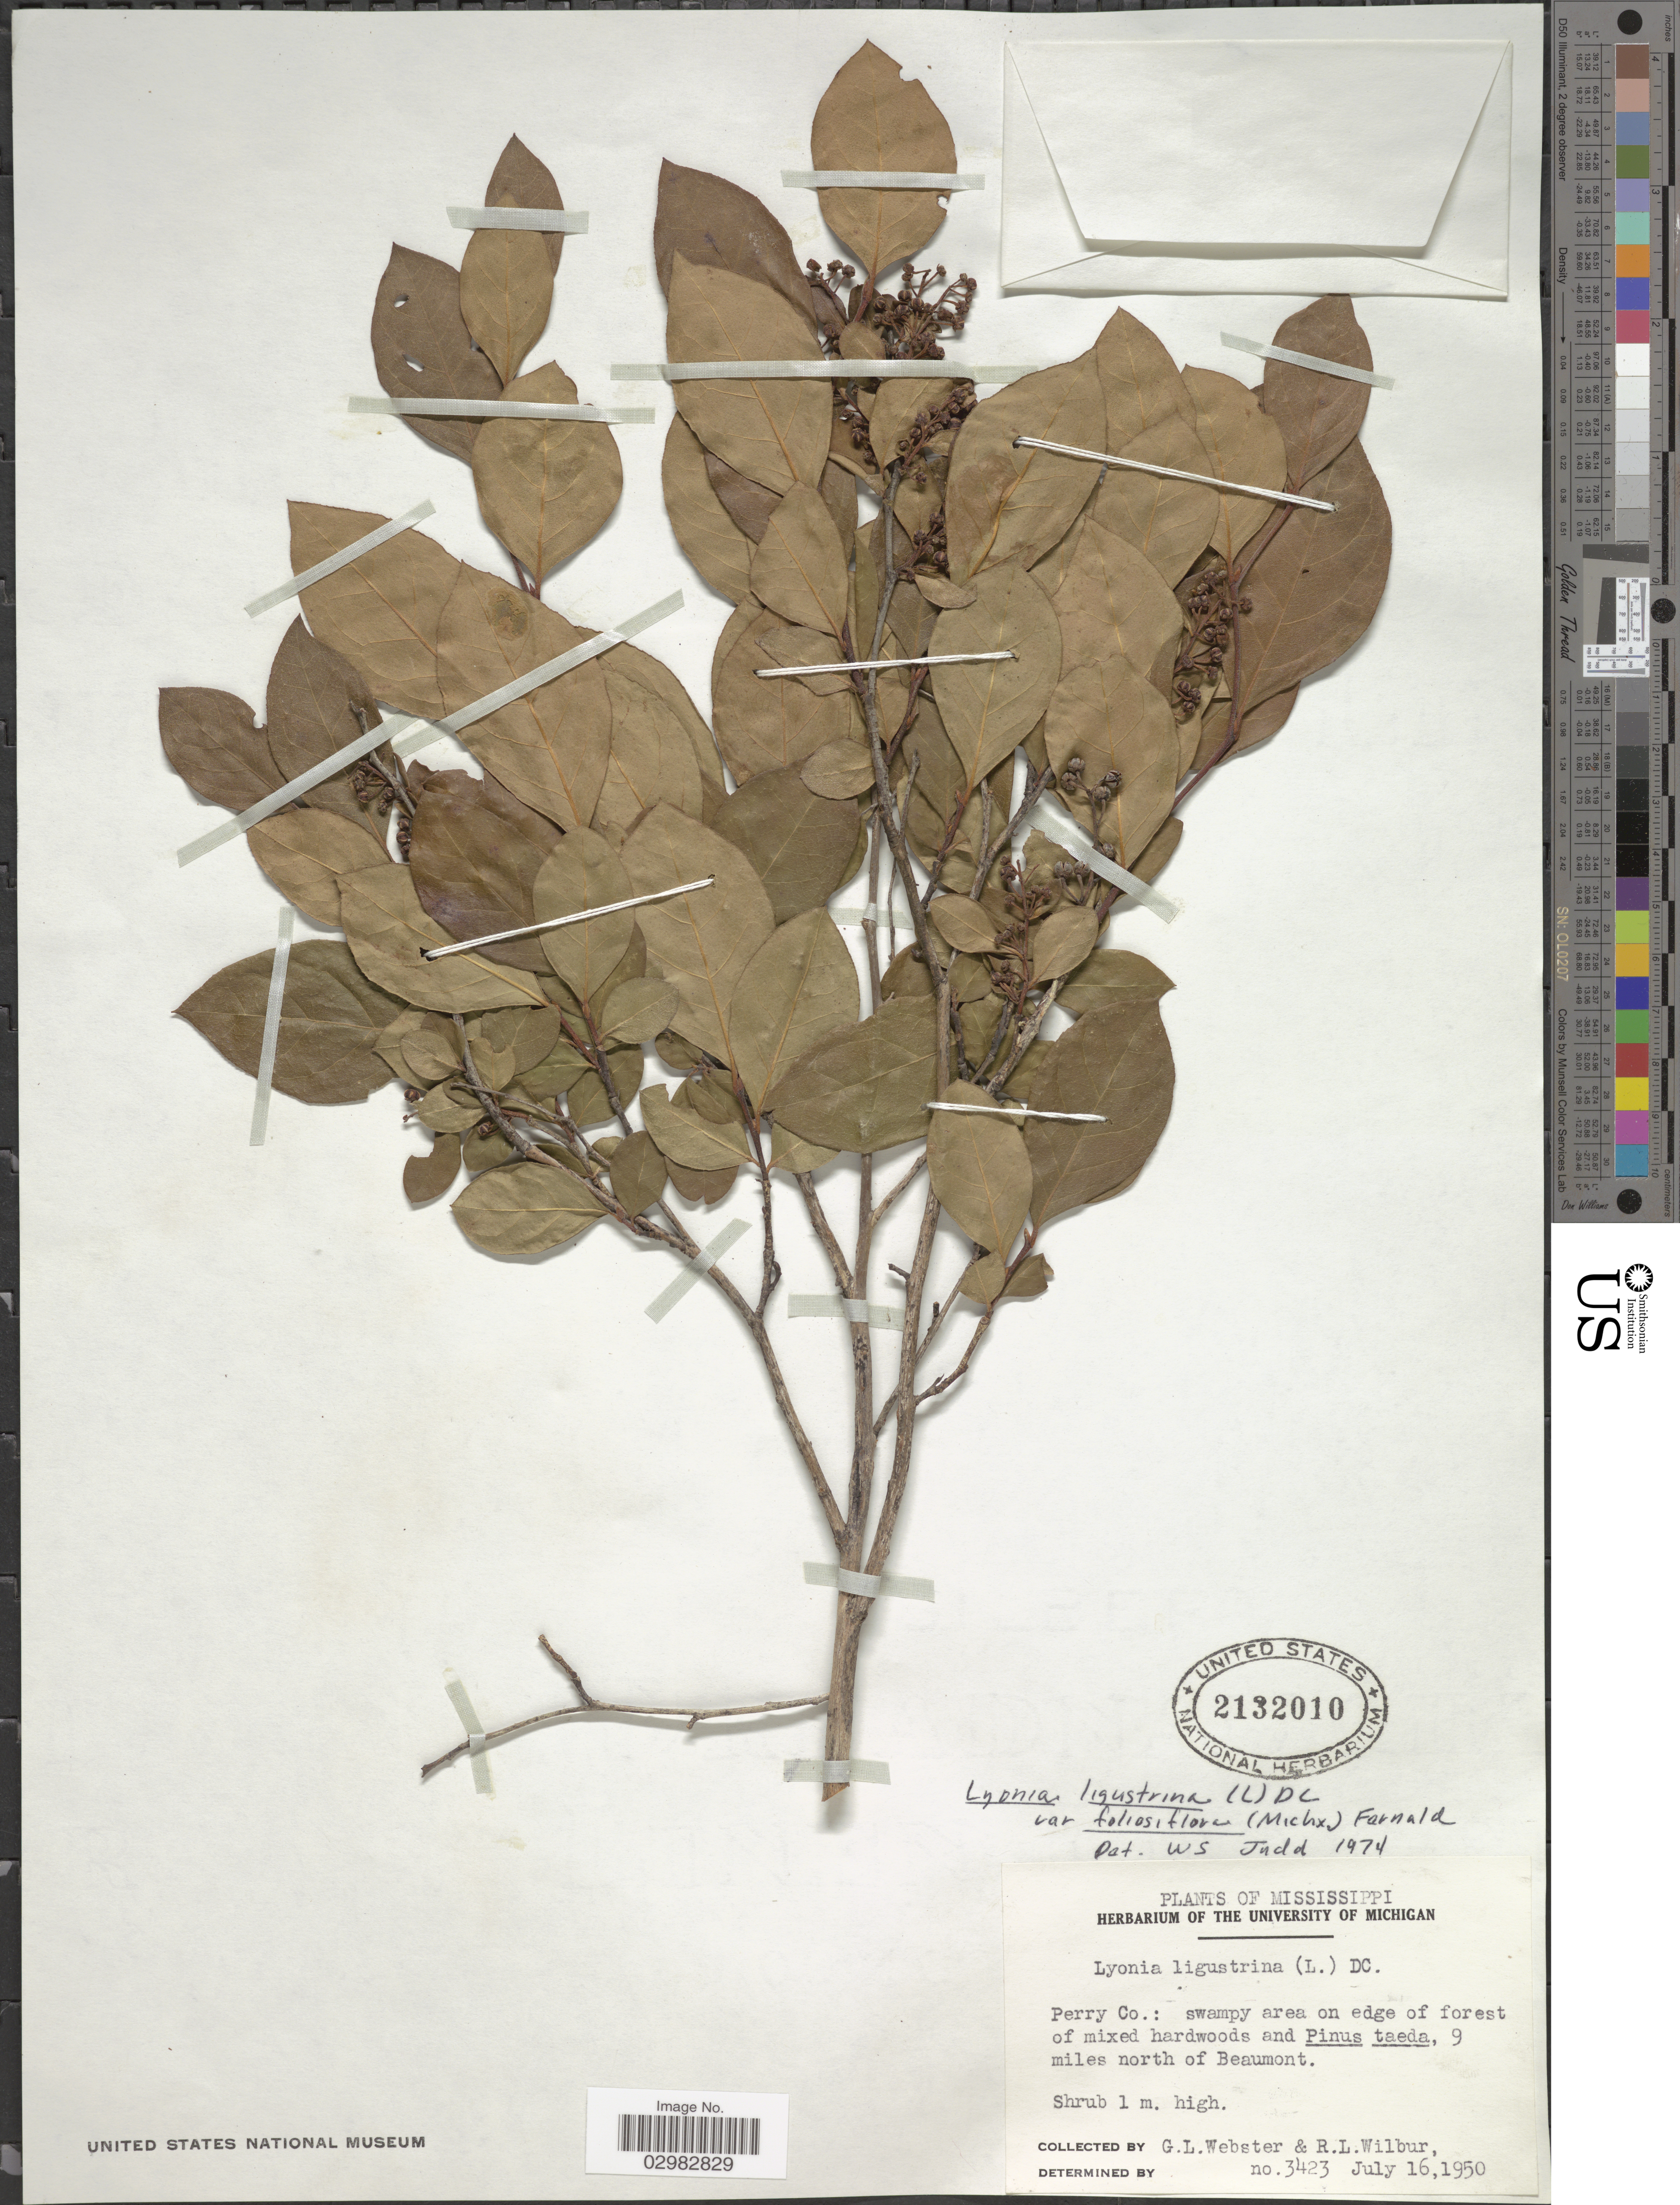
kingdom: Plantae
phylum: Tracheophyta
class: Magnoliopsida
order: Ericales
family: Ericaceae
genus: Lyonia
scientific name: Lyonia ligustrina var. foliosiflora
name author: (Michx.) Fernald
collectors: G. L. Webster & R. L. Wilbur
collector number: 3423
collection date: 1950-07-16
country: United States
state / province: Mississippi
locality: Perry Co., 9 miles north of Beaumont.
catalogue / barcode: US 2132010